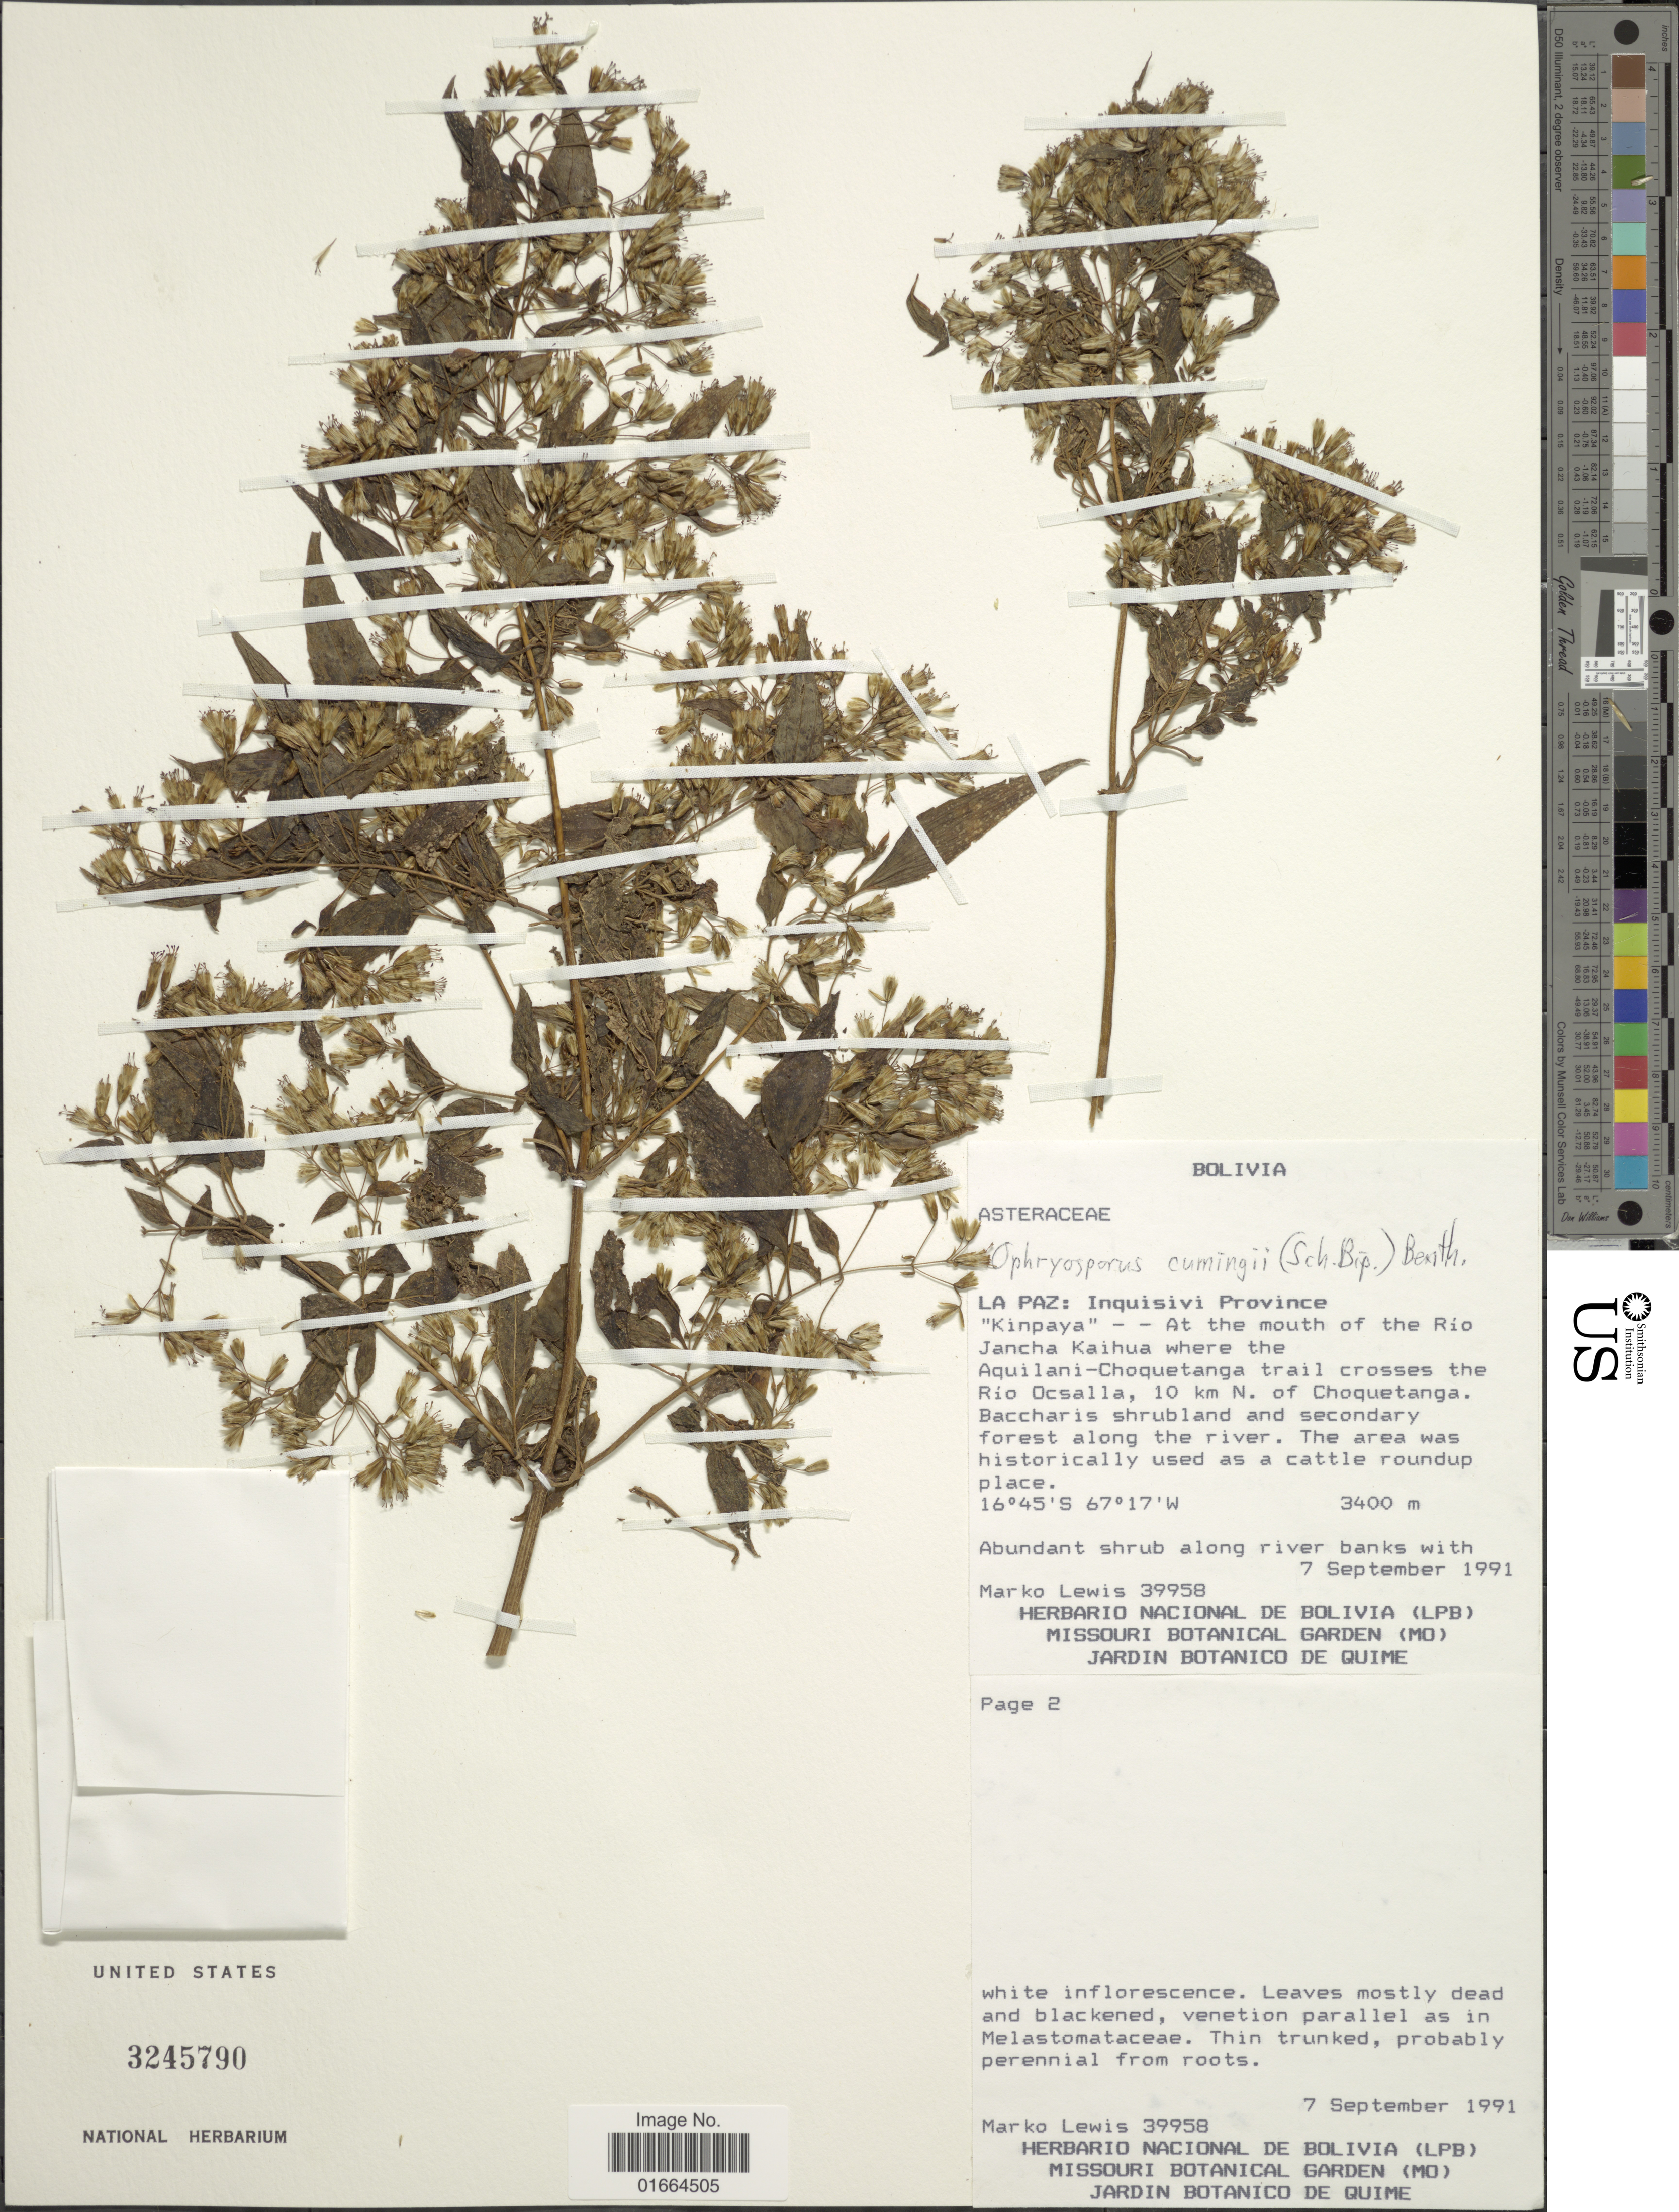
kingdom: Plantae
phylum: Tracheophyta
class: Magnoliopsida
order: Asterales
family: Asteraceae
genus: Ophryosporus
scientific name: Ophryosporus cumingii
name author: (Sch. Bip.) Benth.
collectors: M. A. Lewis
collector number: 39958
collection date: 1991-09-07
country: Bolivia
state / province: La Paz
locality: La Paz: Inquisivi Province, "Kinpaya" , At the mouth of the Rio Jancha Kaihua where the Aquilani - Choquetanga trail cross the Rio Ocsalla, 10 km. N. of Choquetanga.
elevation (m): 3400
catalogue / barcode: US 3245790